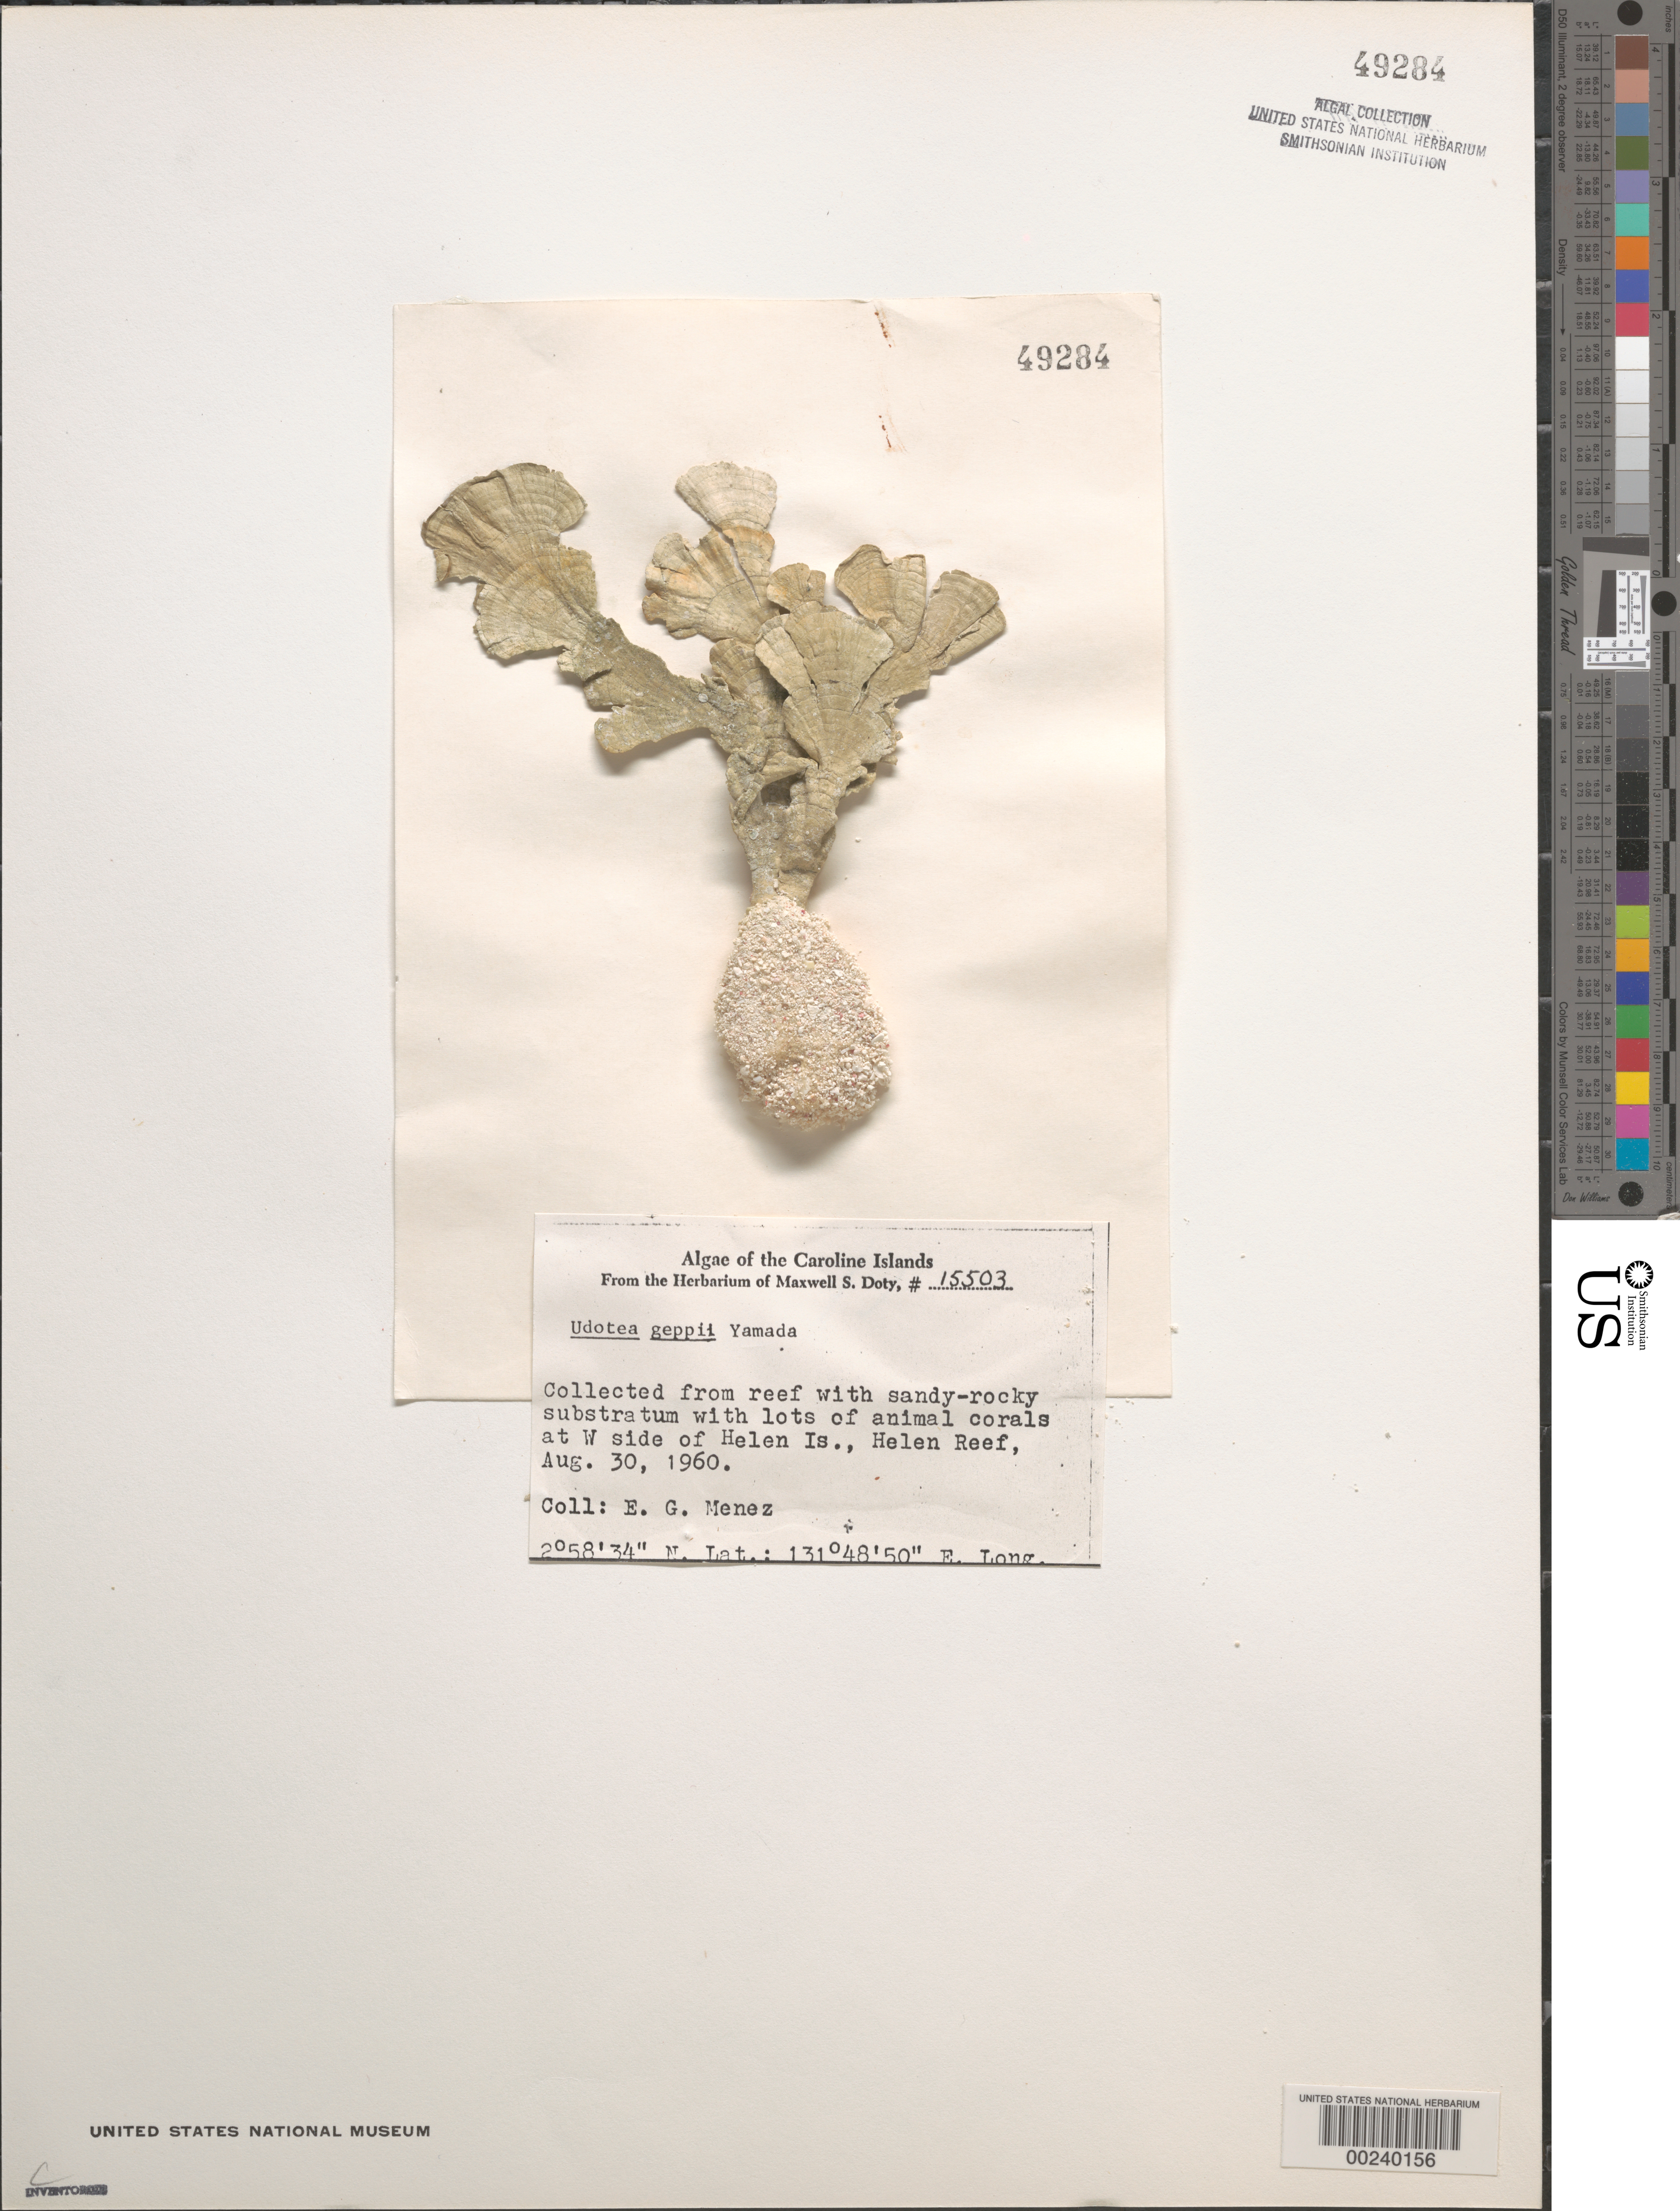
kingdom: Plantae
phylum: Chlorophyta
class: Ulvophyceae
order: Bryopsidales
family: Udoteaceae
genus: Udotea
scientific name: Udotea geppii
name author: A. Gepp & E. Gepp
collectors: Meñez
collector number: MSD 15503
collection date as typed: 30 Aug 1960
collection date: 1960-08-30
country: Palau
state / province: Belau Outliers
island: Helen Atoll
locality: Helen Reef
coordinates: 2 58' 34" N, 131 48' 50" E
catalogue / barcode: US 49284